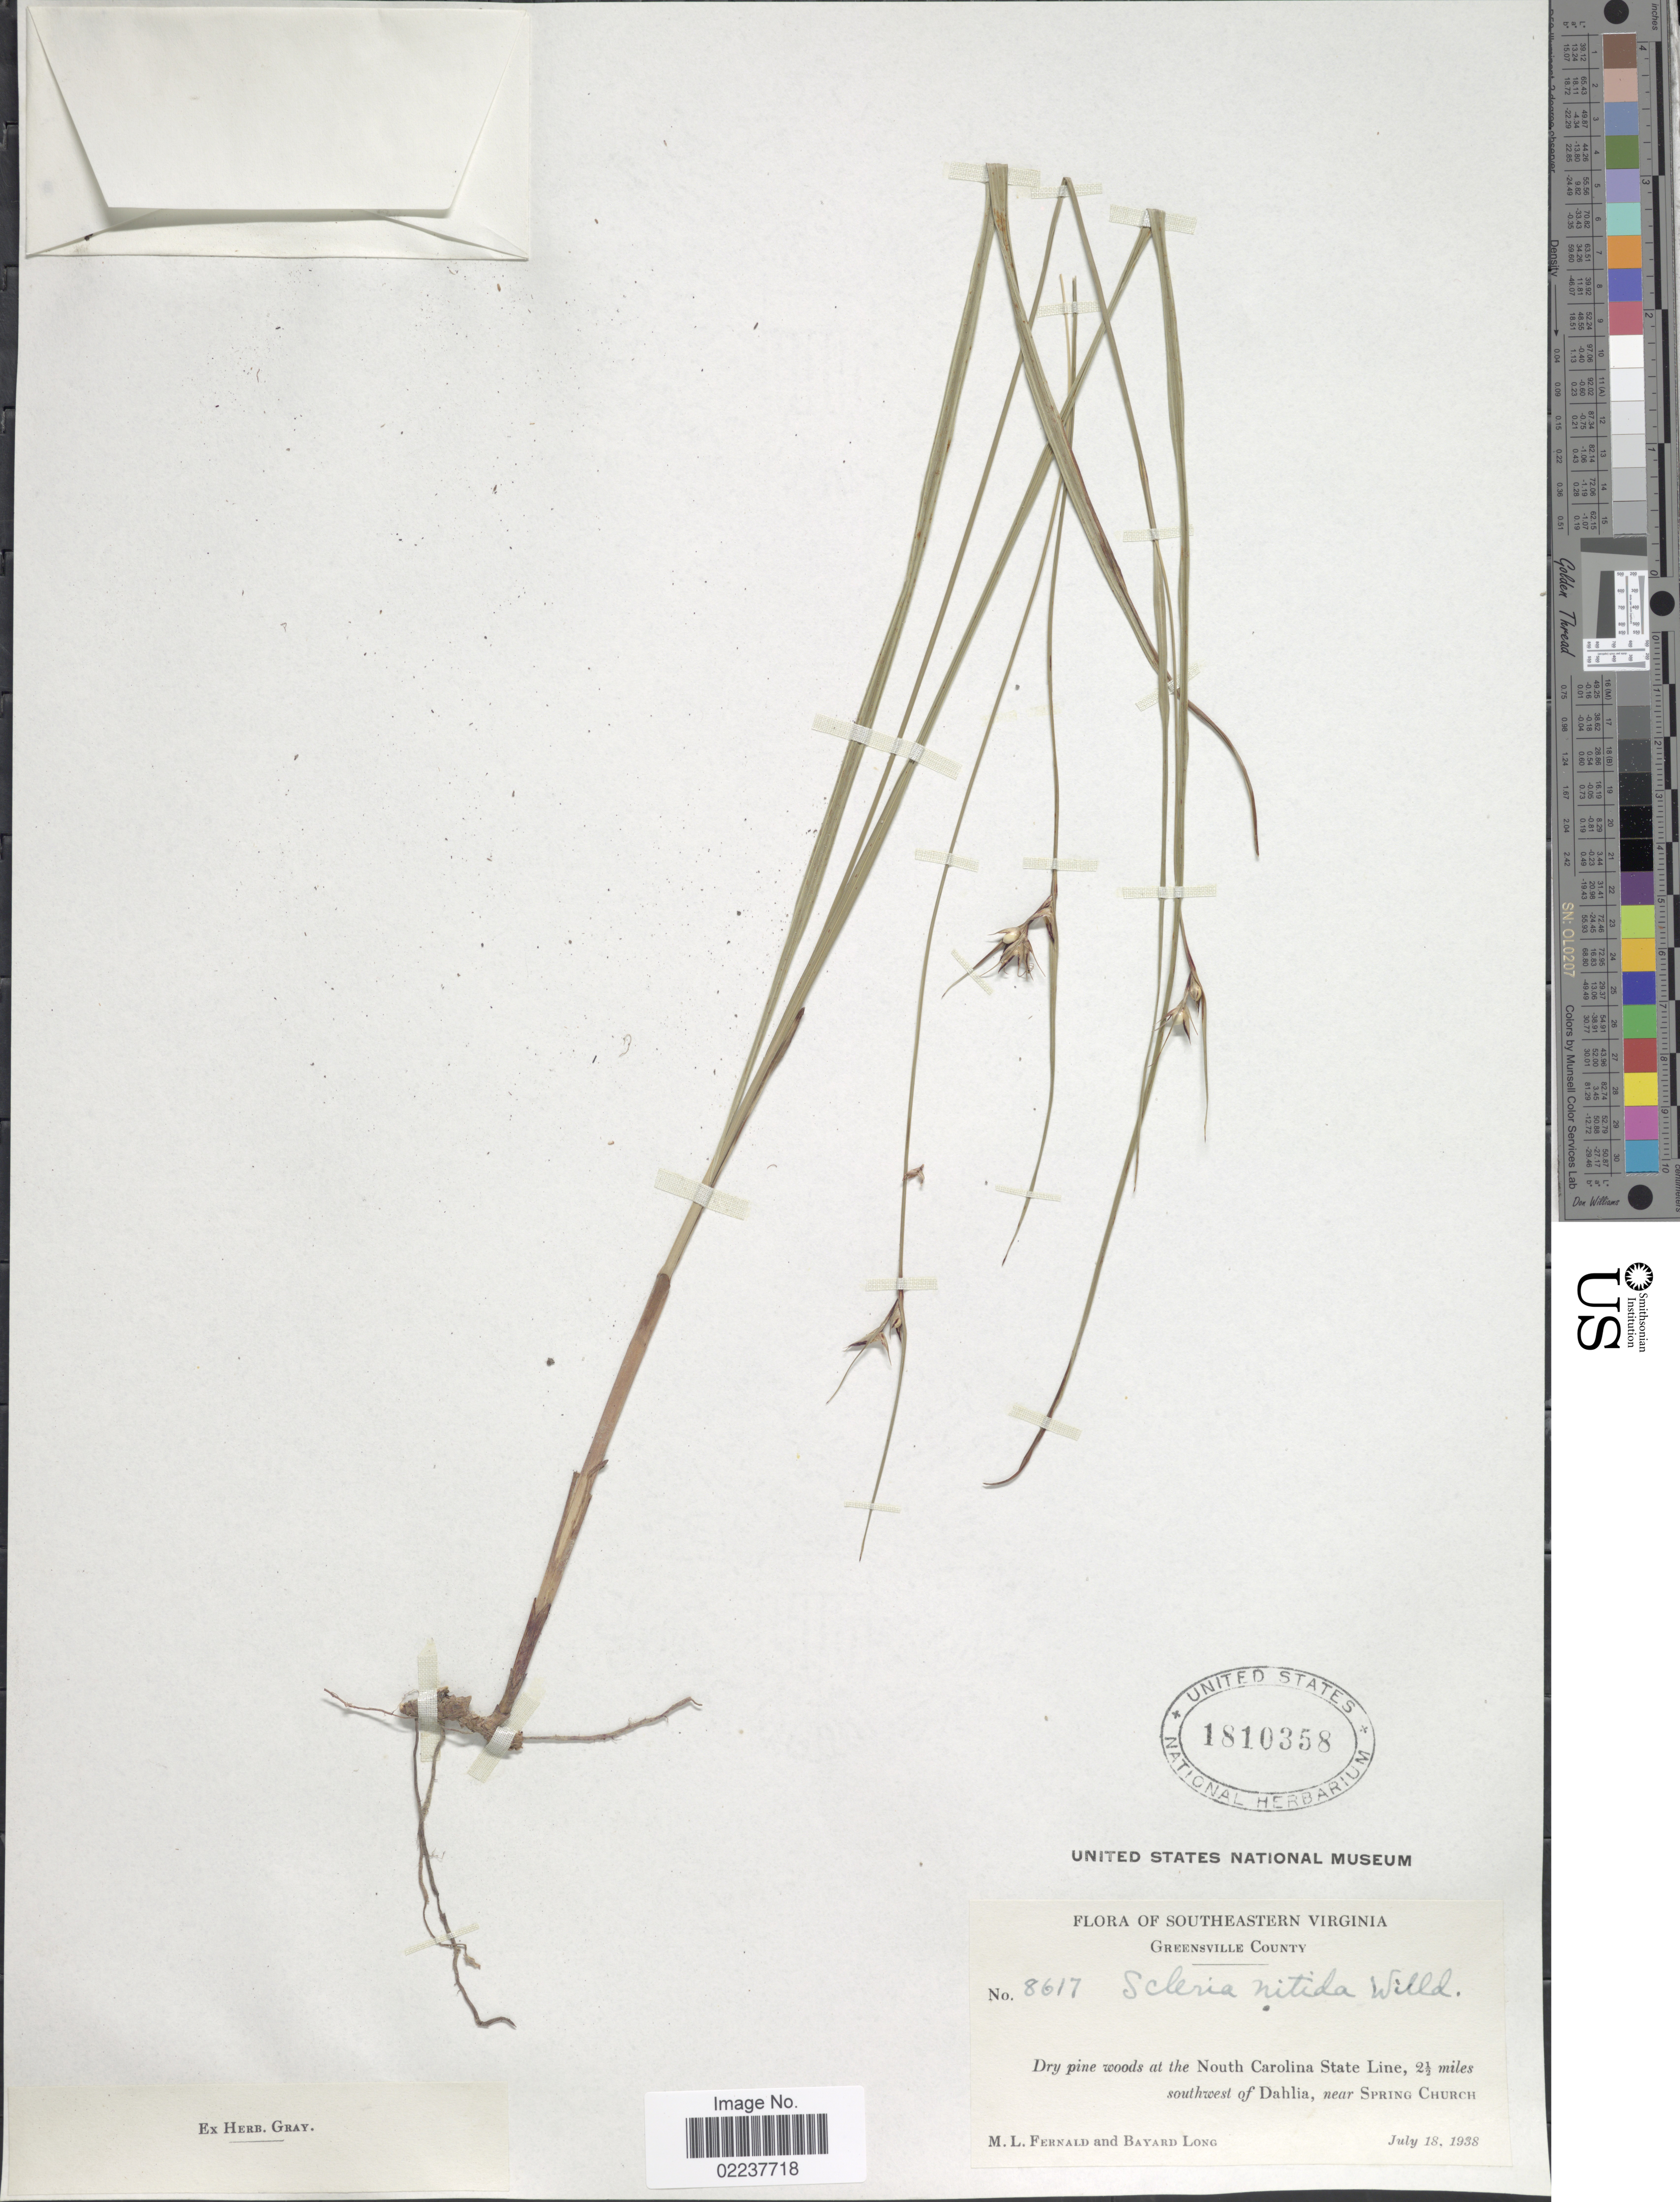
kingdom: Plantae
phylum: Tracheophyta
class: Liliopsida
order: Poales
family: Cyperaceae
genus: Scleria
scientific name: Scleria triglomerata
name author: Michx.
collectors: M. L. Fernald & B. Long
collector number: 8617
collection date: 1938-07-18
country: United States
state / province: Virginia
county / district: Greensville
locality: Southeastern Virginia, North Carolina state line, 2 ½ mi. SE of Dahlia, near Spring Church.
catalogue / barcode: US 1810358